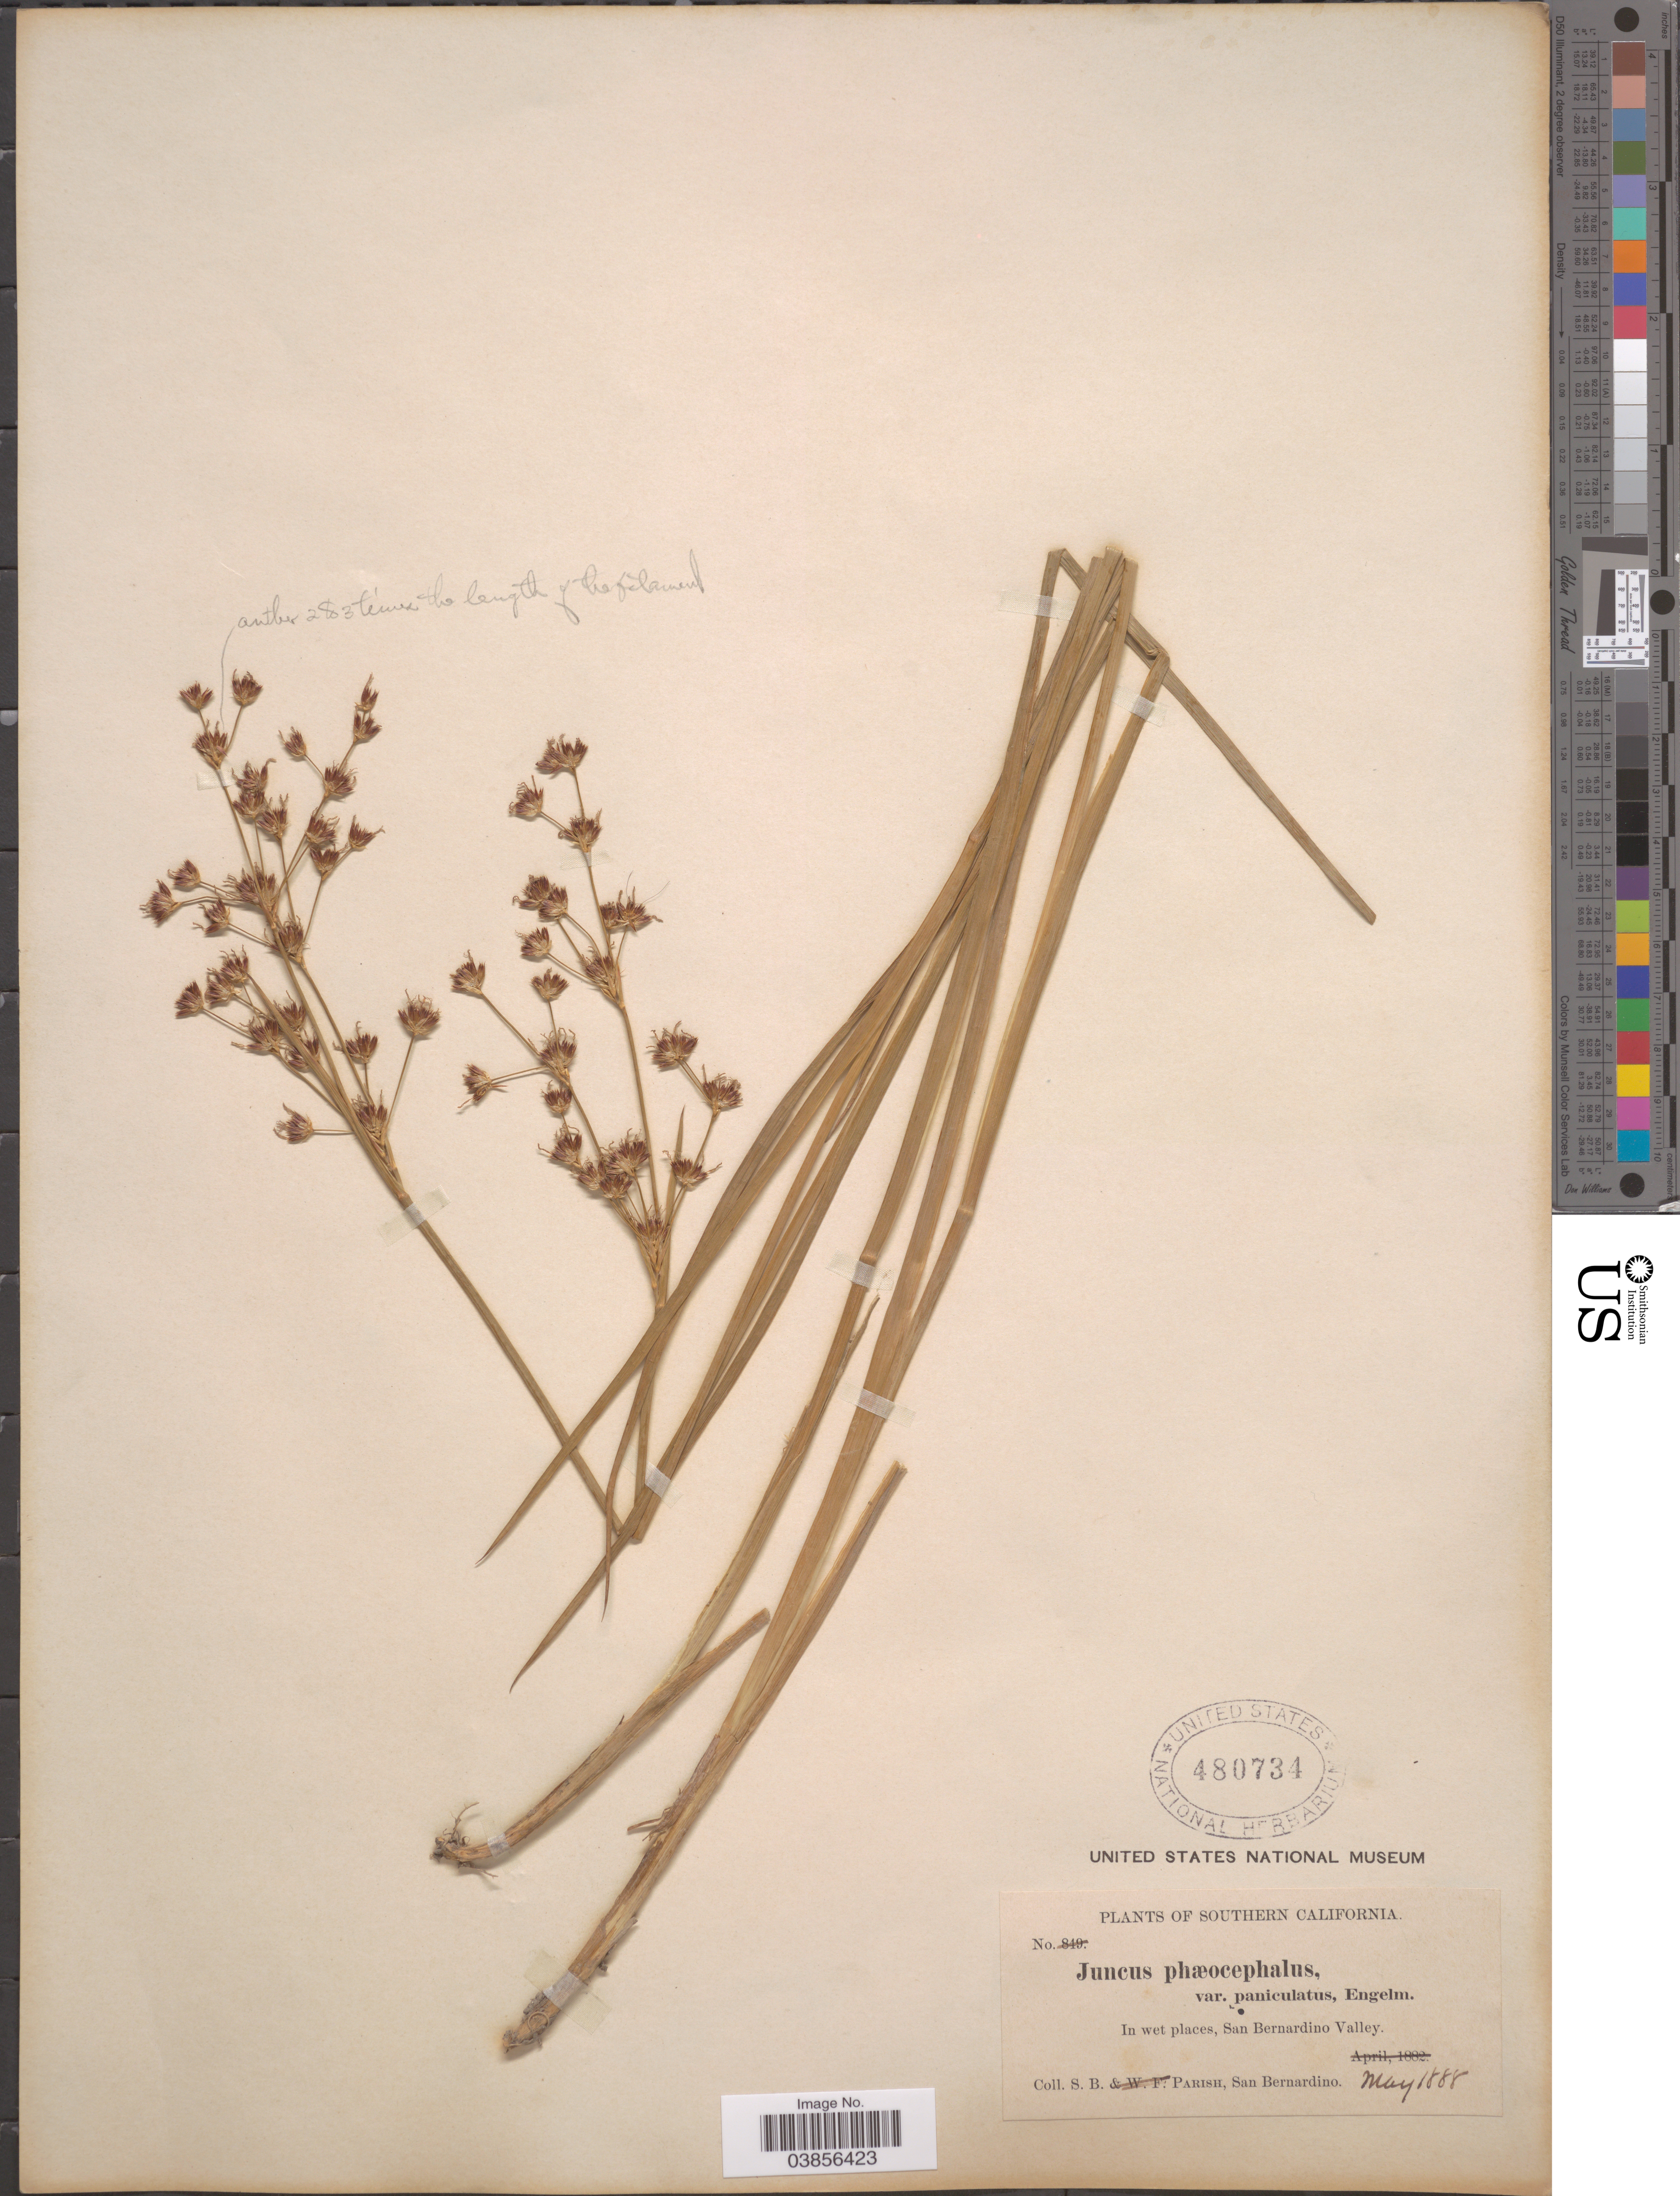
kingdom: Plantae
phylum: Tracheophyta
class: Liliopsida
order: Poales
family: Juncaceae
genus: Juncus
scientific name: Juncus phaeocephalus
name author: Engelm.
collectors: S. B. Parish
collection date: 1888-05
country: United States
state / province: California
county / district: San Bernardino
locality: Southern California. San Bernardino Valley.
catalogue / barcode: US 480734